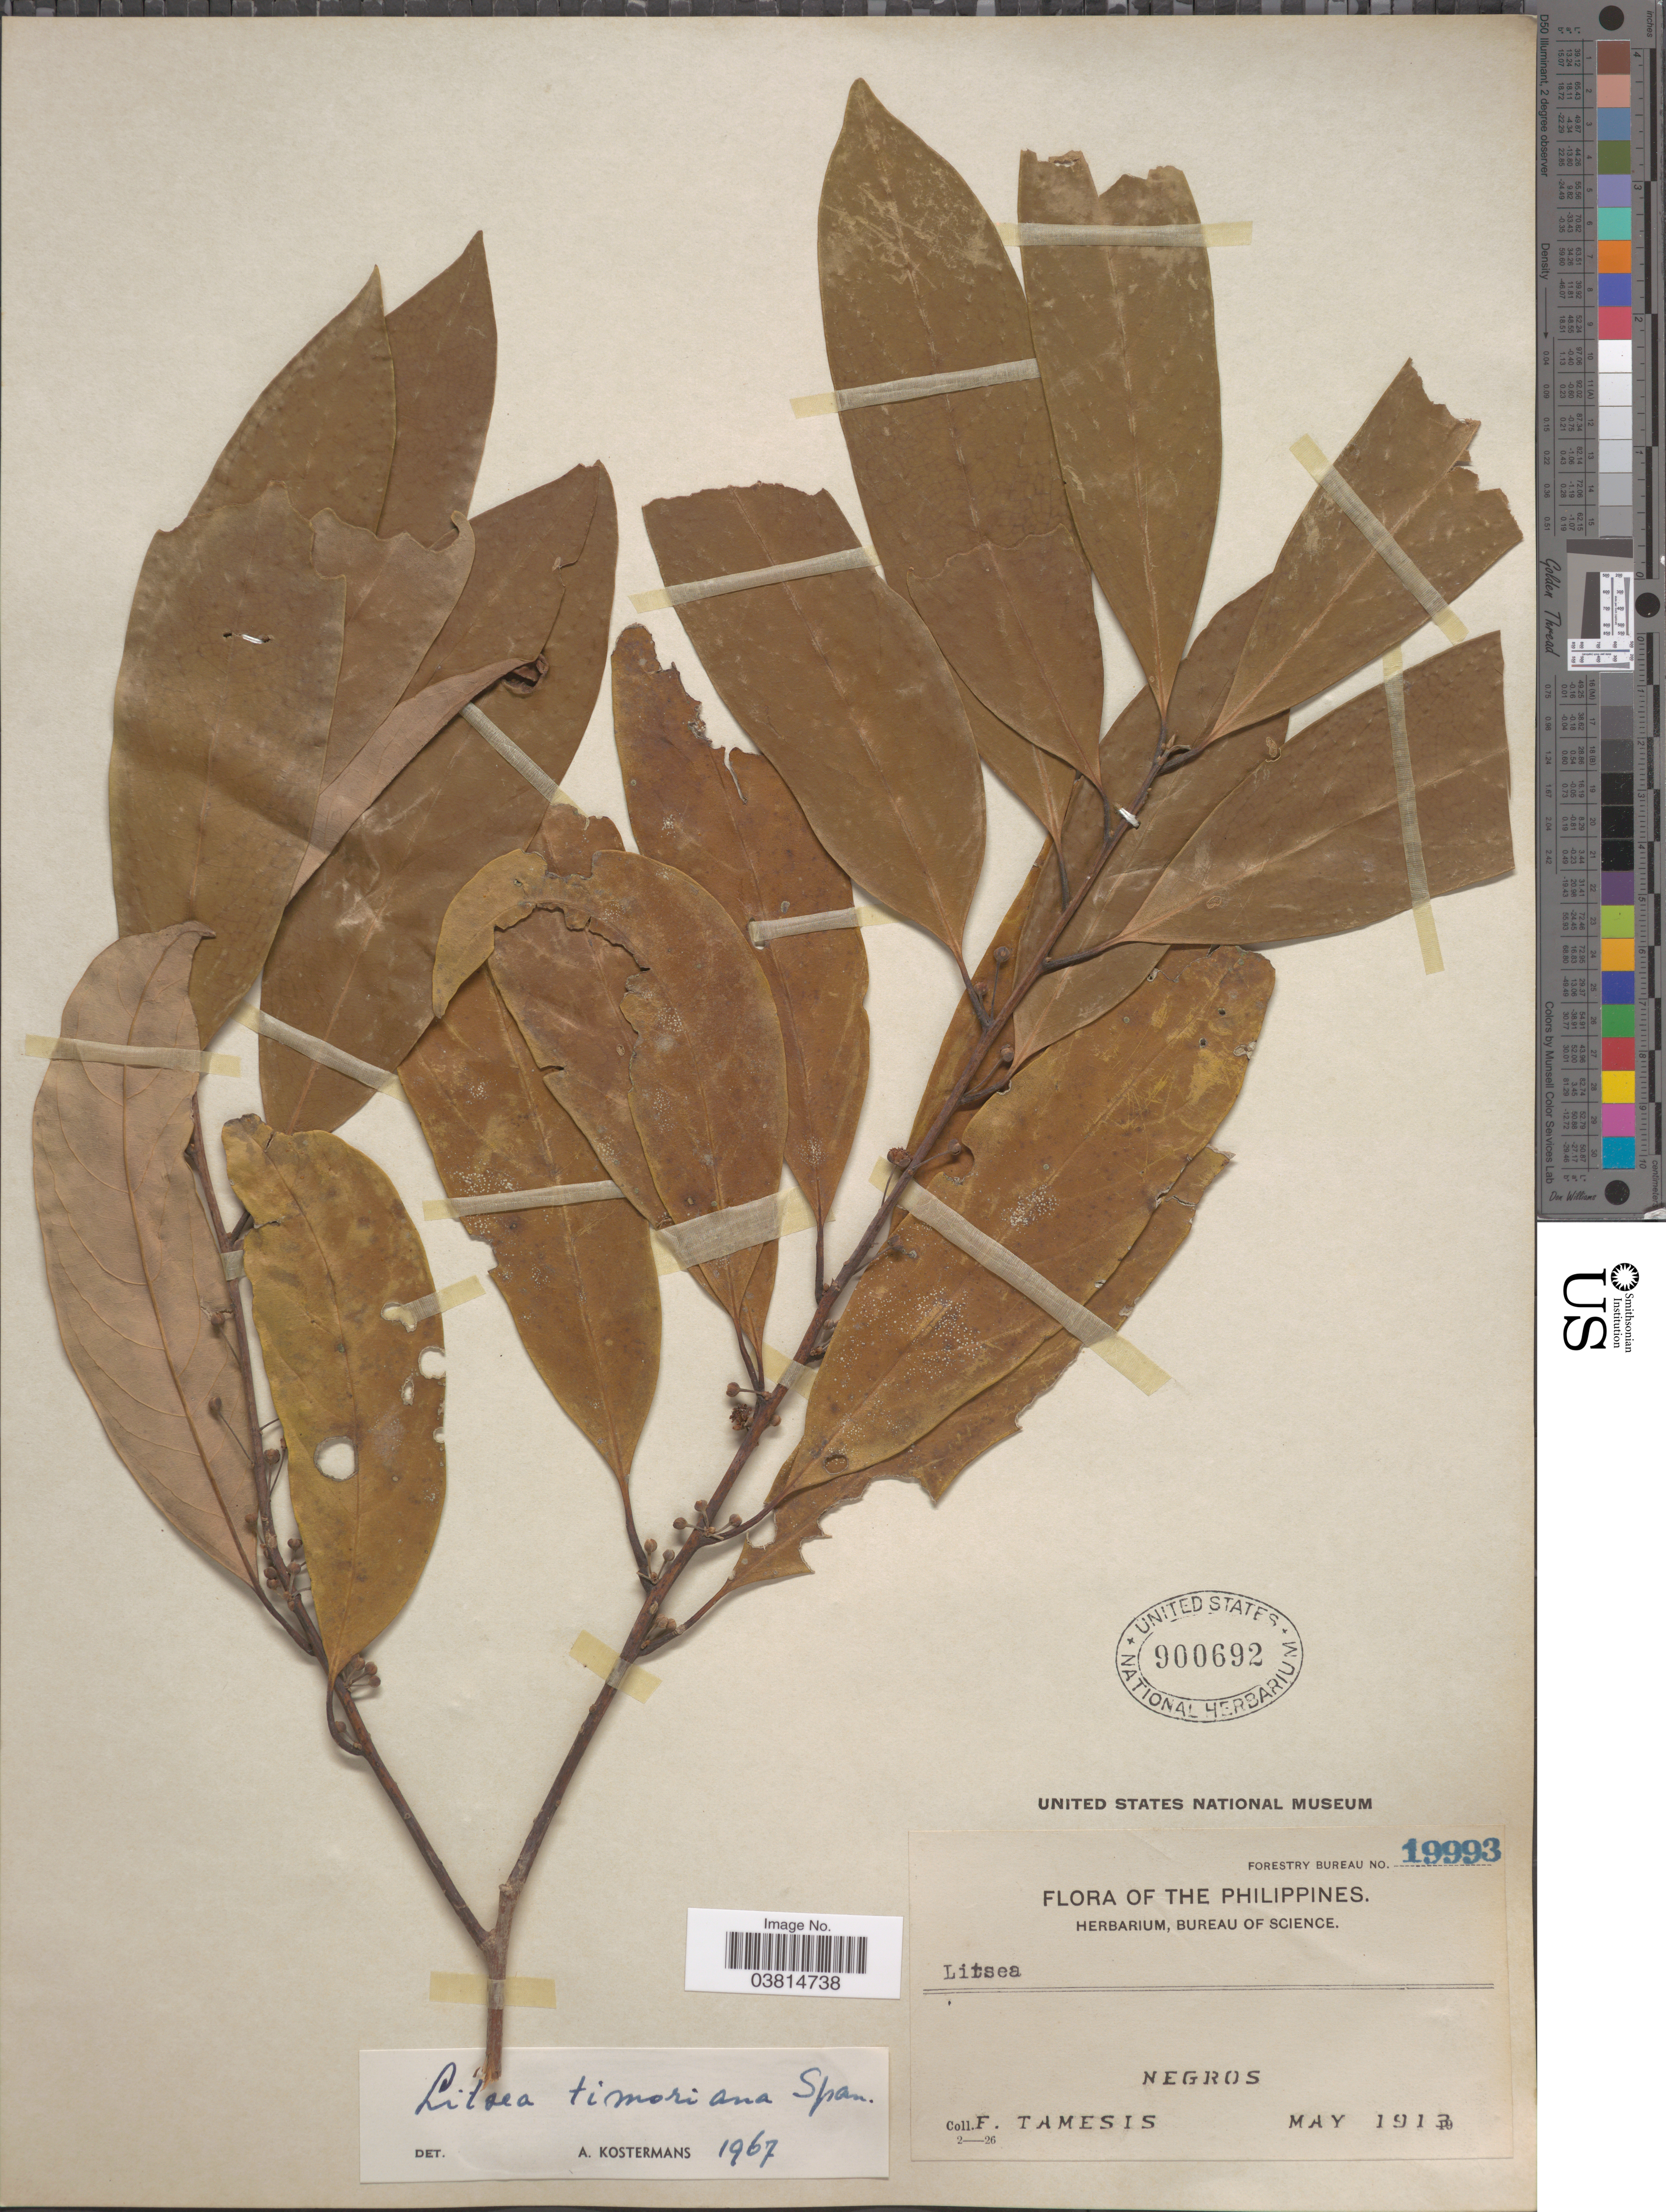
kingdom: Plantae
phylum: Tracheophyta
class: Magnoliopsida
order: Laurales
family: Lauraceae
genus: Litsea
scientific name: Litsea timoriana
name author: Span.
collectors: F. Tamesis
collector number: Forestry Bureau 19993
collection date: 1913-05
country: Philippines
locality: Negros.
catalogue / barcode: US 900692